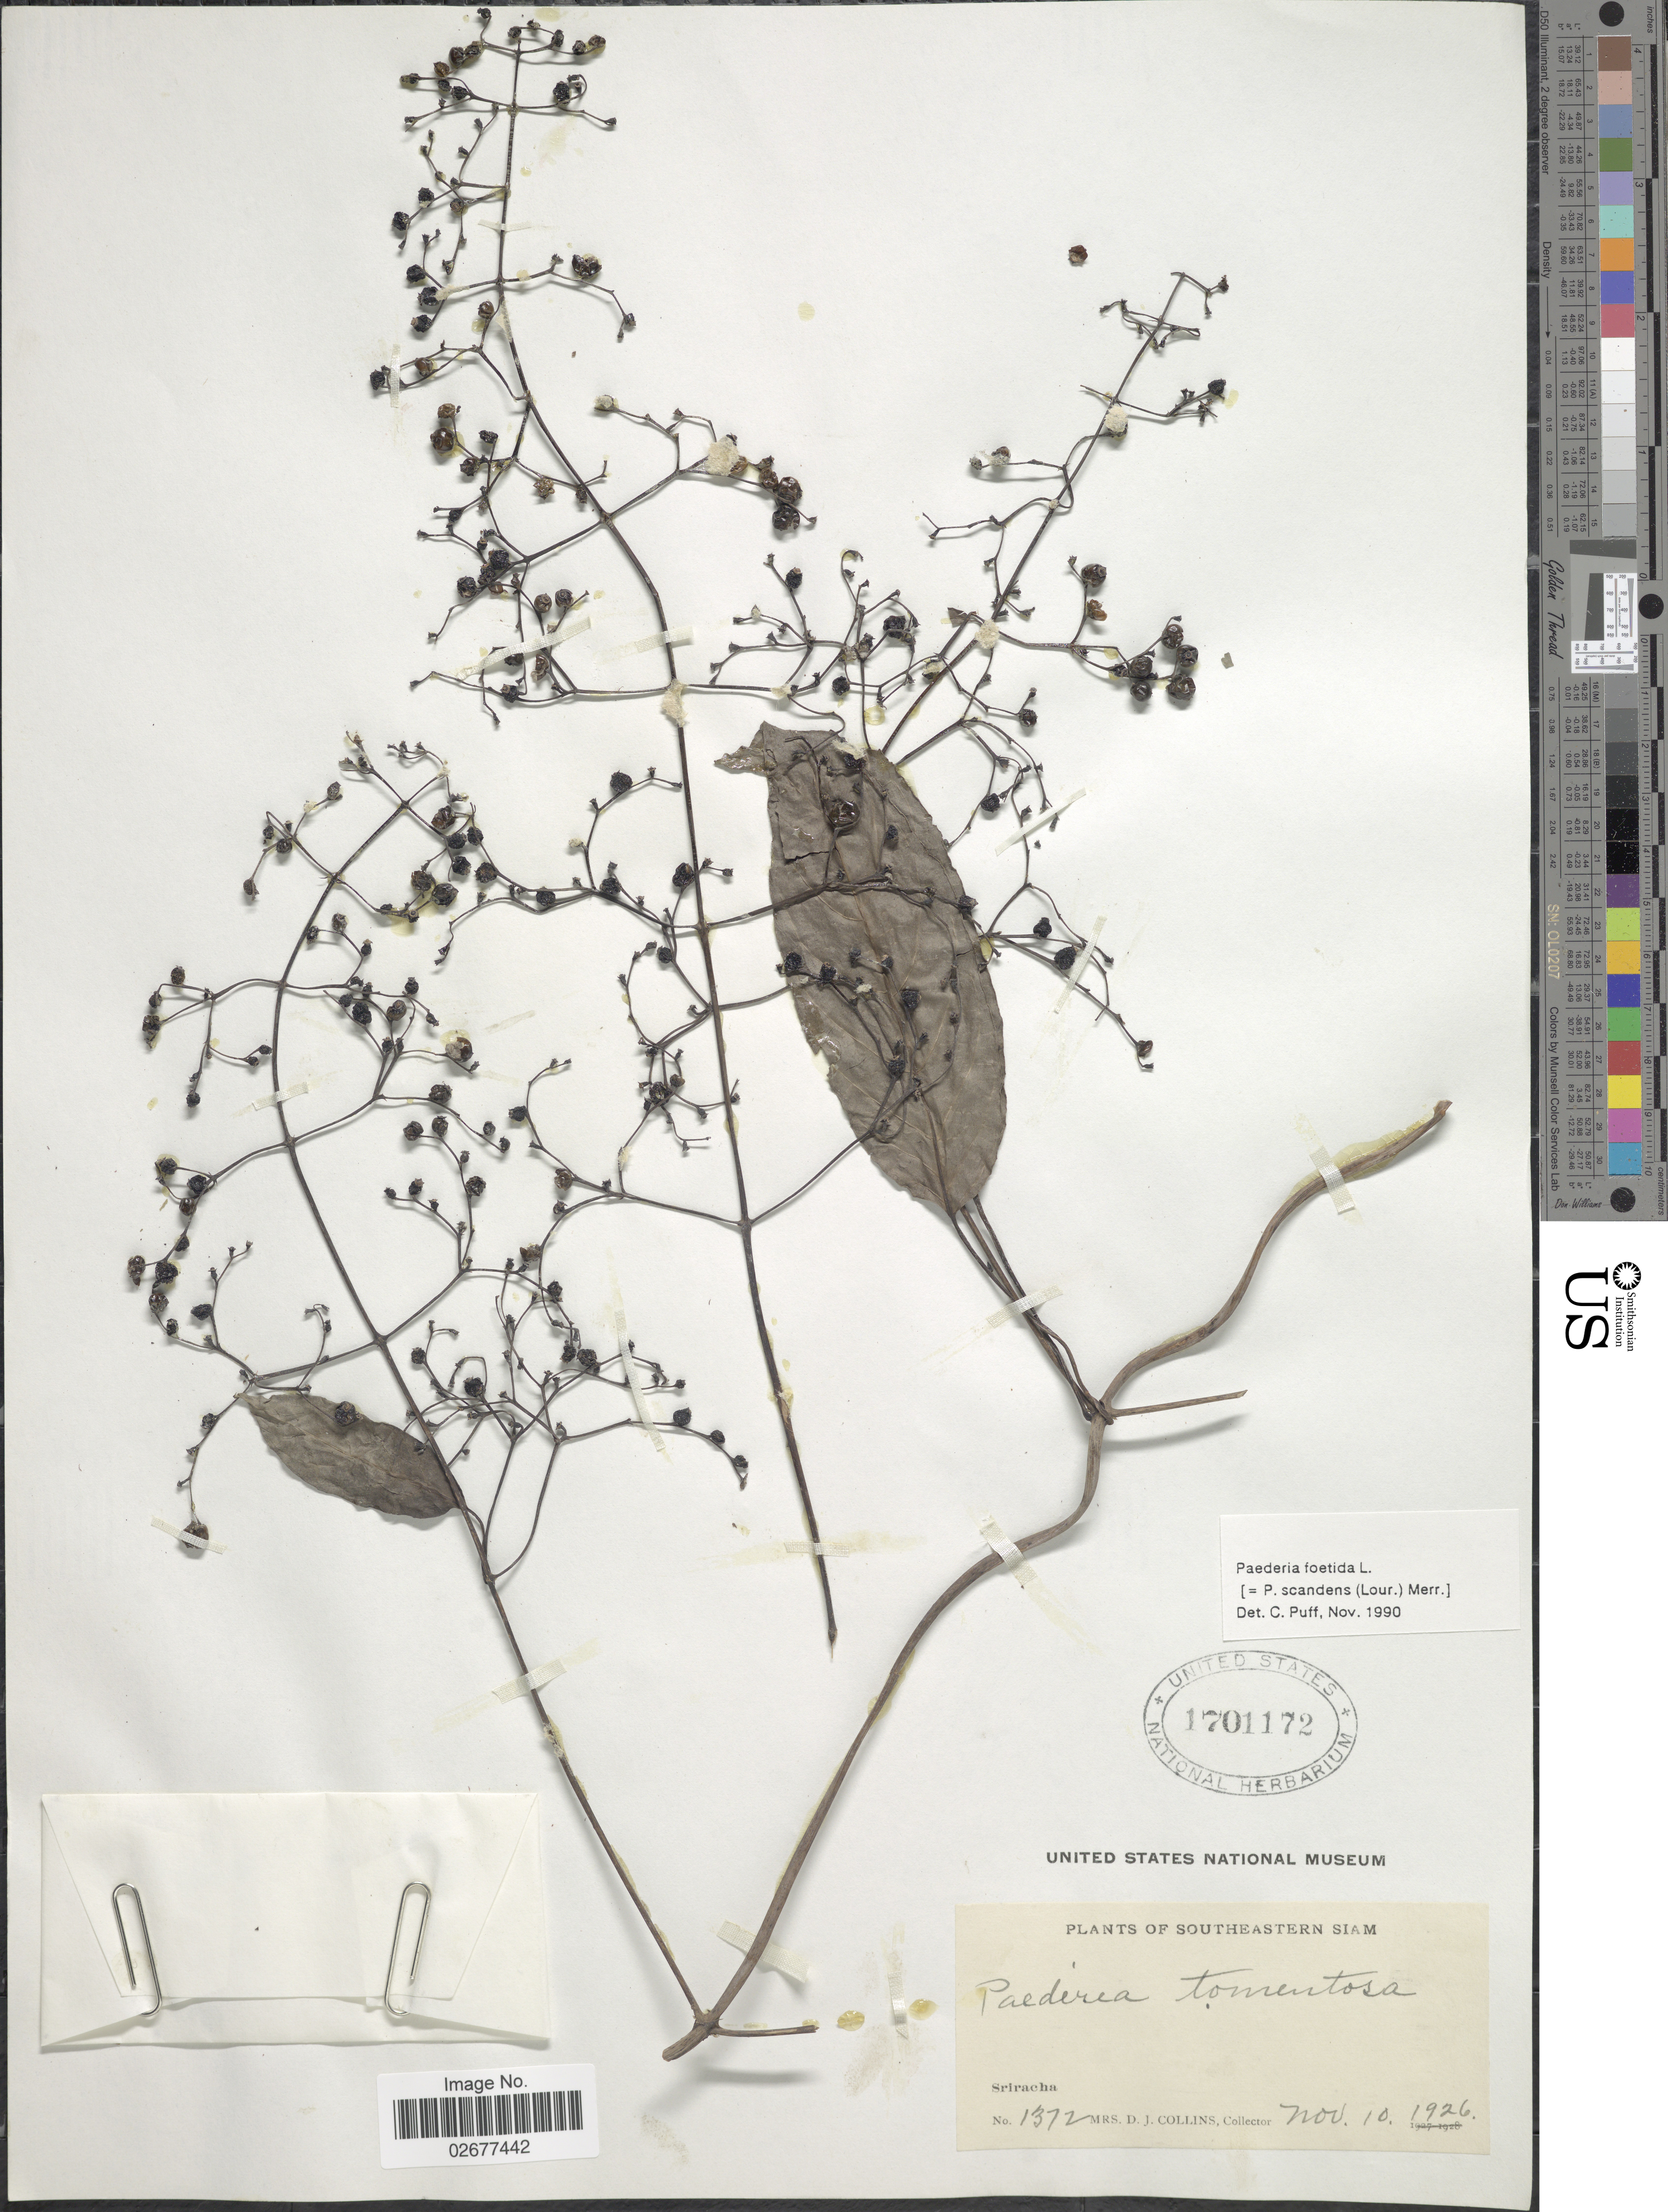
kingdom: Plantae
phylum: Tracheophyta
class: Magnoliopsida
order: Gentianales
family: Rubiaceae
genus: Paederia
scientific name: Paederia foetida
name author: L.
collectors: Mrs. D. J. Collins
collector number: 1372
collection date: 1926-11-10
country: Thailand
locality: Southeastern Siam. Sriracha.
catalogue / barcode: US 1701172